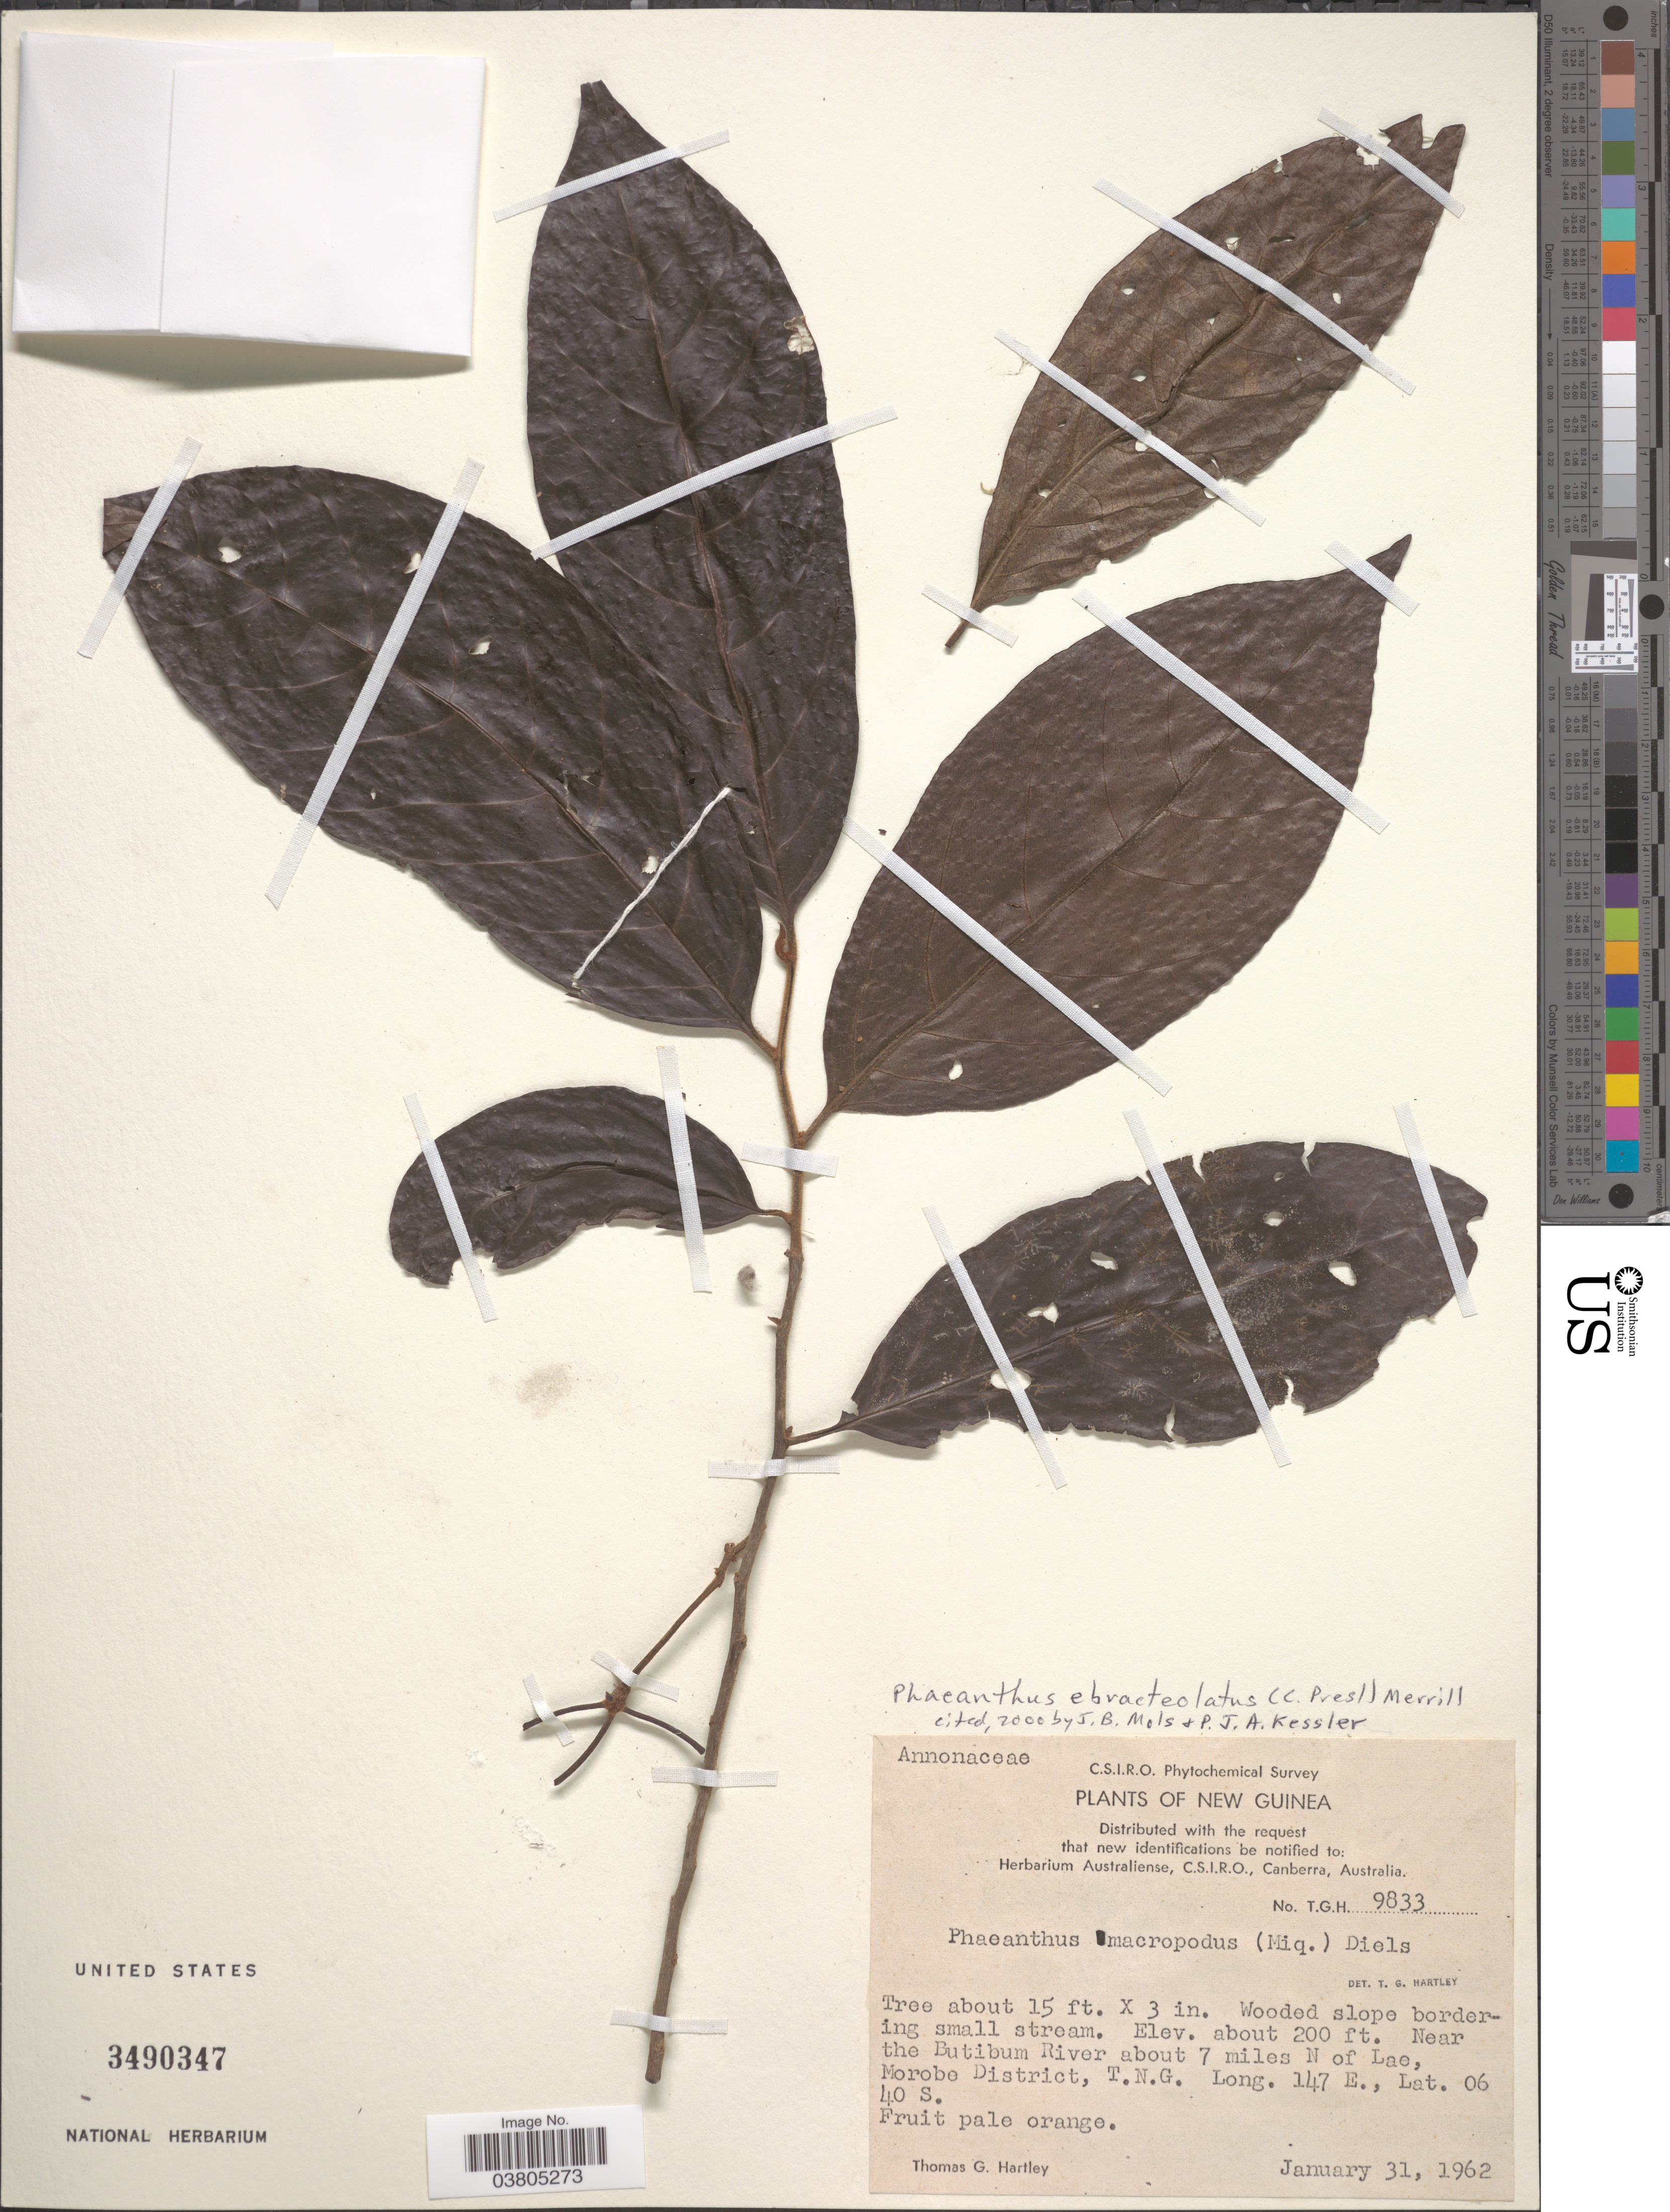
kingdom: Plantae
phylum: Tracheophyta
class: Magnoliopsida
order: Magnoliales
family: Annonaceae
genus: Phaeanthus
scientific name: Phaeanthus ebracteolatus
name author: (C. Presl) Merr.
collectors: T. G. Hartley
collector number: TGH 9833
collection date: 1962-01-31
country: Papua New Guinea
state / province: Morobe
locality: New Guinea. Near the Butibum River about 7 miles N of Lae, Morobe District, T. N. G.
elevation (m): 61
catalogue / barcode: US 3490347